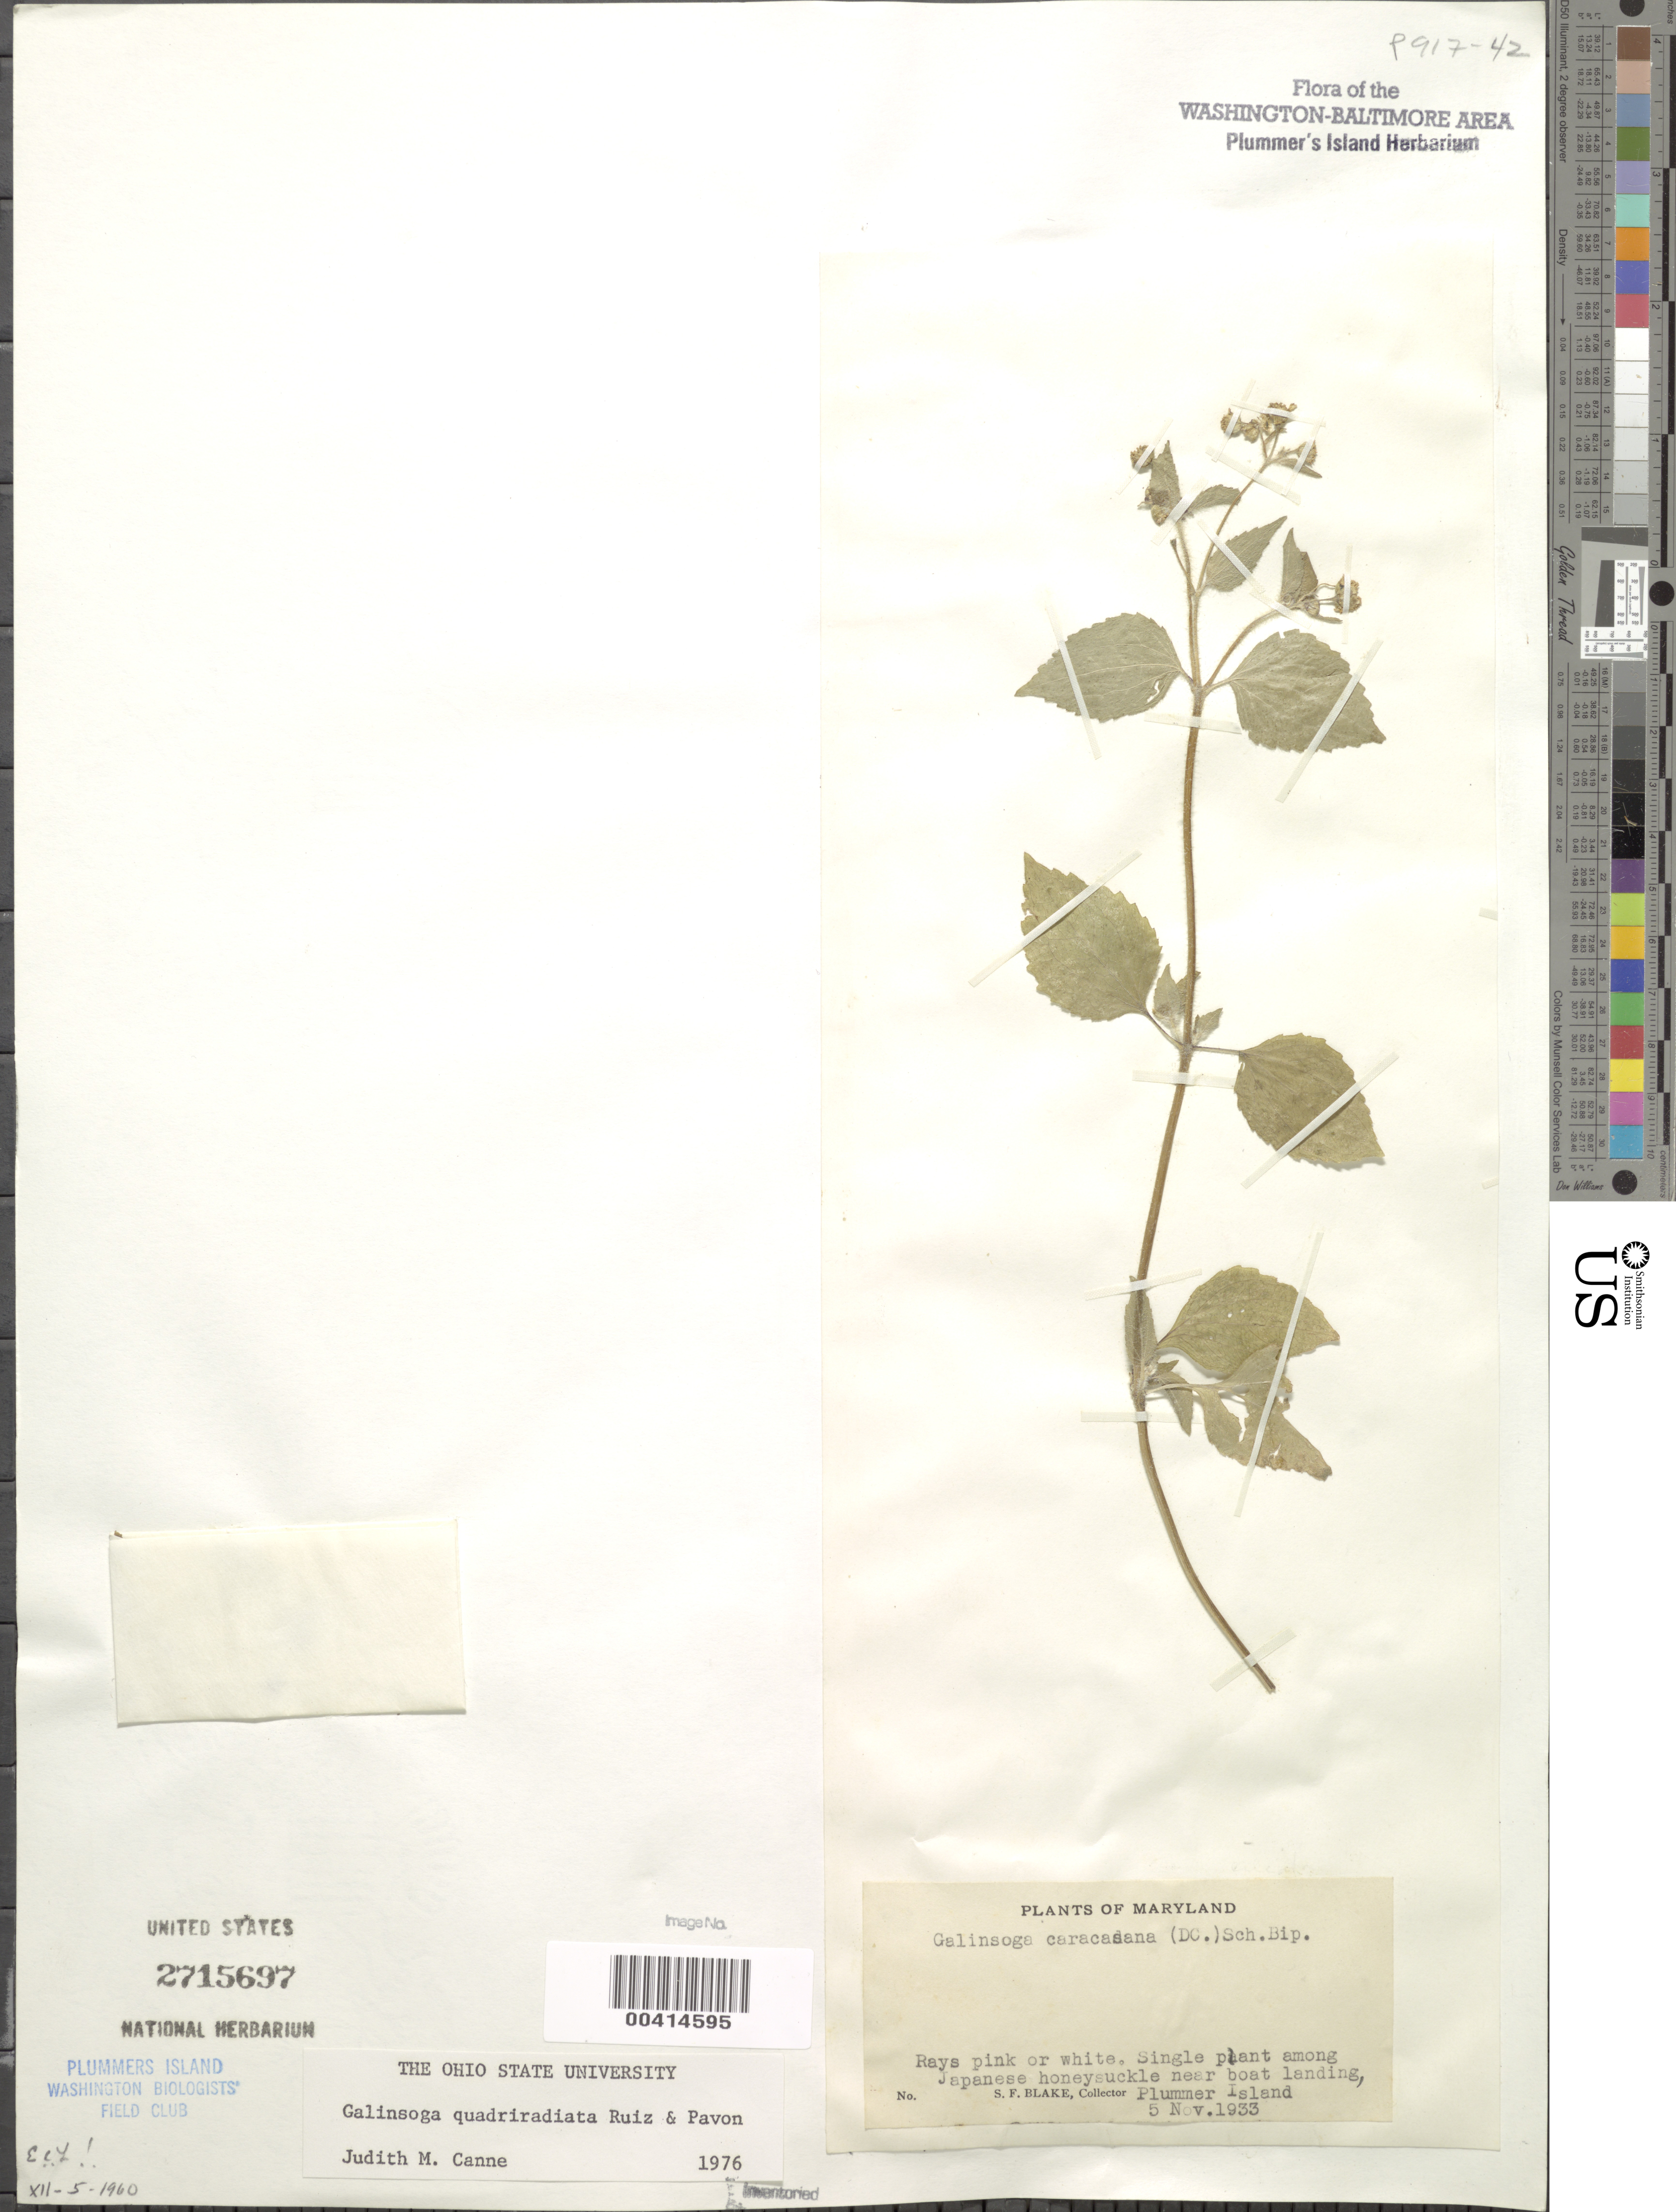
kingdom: Plantae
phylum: Tracheophyta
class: Magnoliopsida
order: Asterales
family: Asteraceae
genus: Galinsoga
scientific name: Galinsoga quadriradiata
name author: Ruiz & Pav.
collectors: S. Blake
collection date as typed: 05 Nov 1933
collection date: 1933-11-05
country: United States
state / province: Maryland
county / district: Montgomery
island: Plummers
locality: Plummer's Island; near boat landing C. & O. Canal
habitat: Among japanese honeysuckle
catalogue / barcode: US 2715697